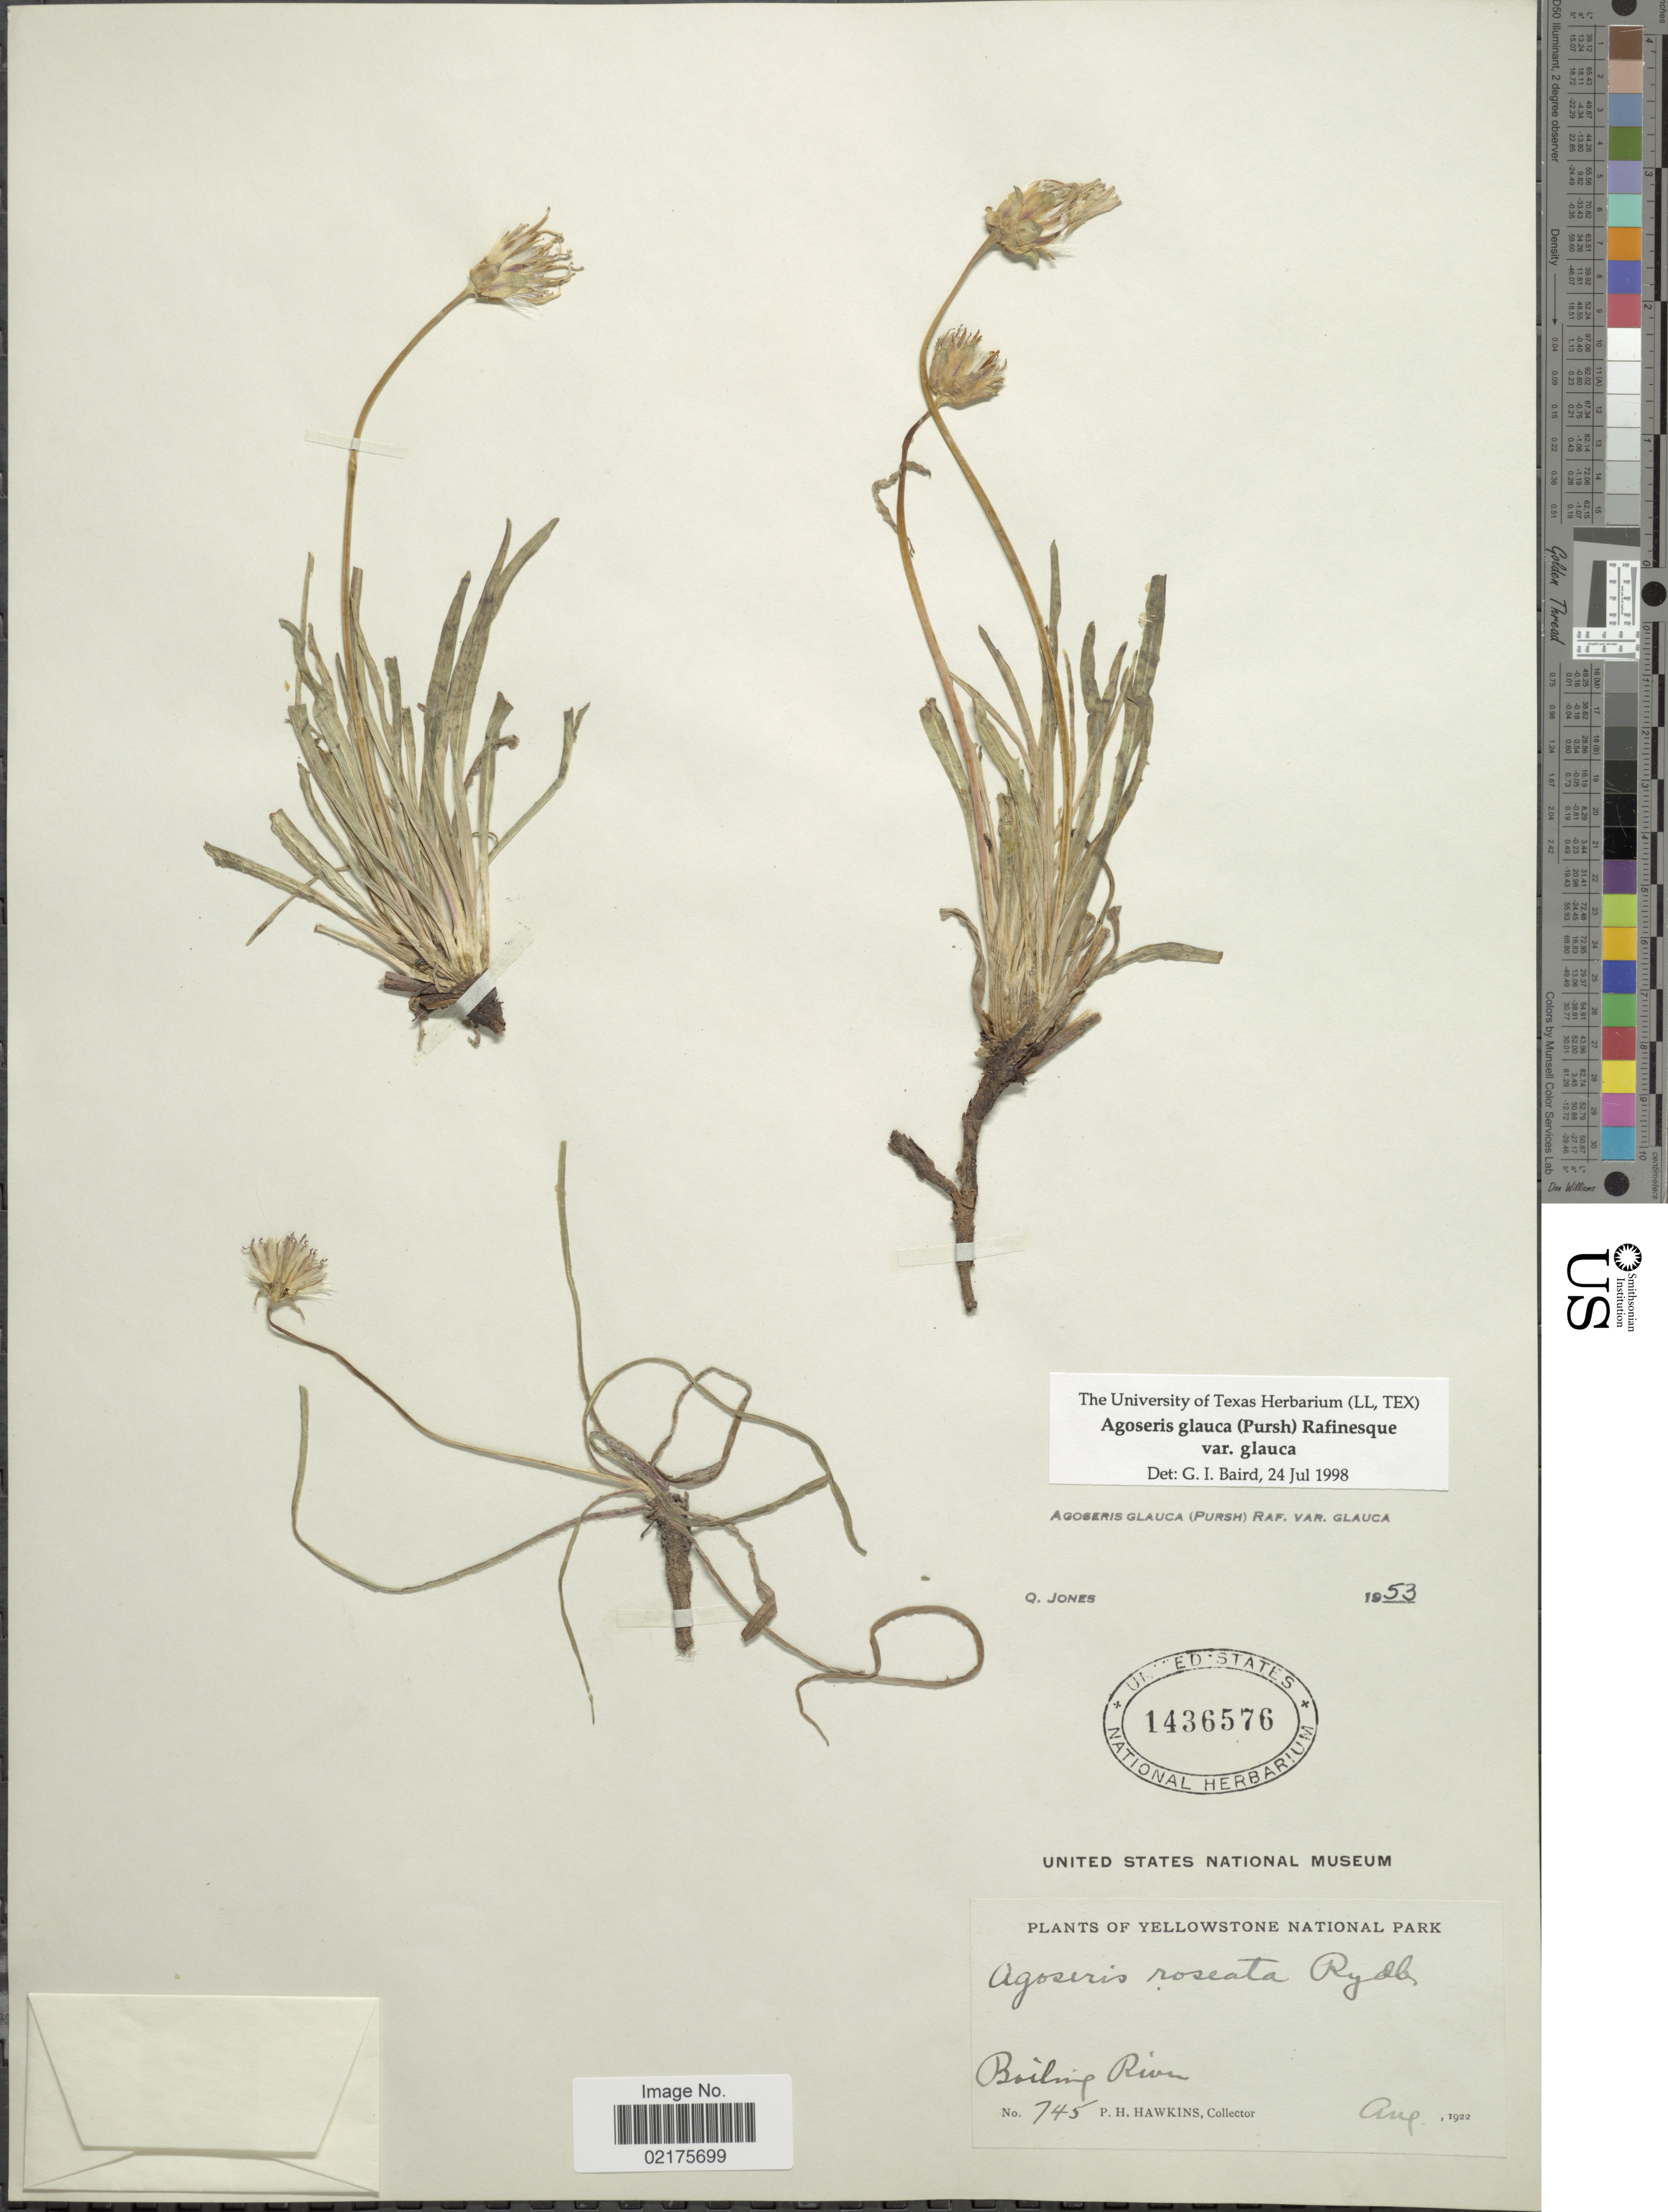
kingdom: Plantae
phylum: Tracheophyta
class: Magnoliopsida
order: Asterales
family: Asteraceae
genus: Agoseris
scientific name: Agoseris glauca var. glauca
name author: (Pursh) Raf.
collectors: P. Hawkins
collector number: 745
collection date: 1922-08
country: United States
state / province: Montana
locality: Yellowstone National Park, Boiling River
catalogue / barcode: US 1436576